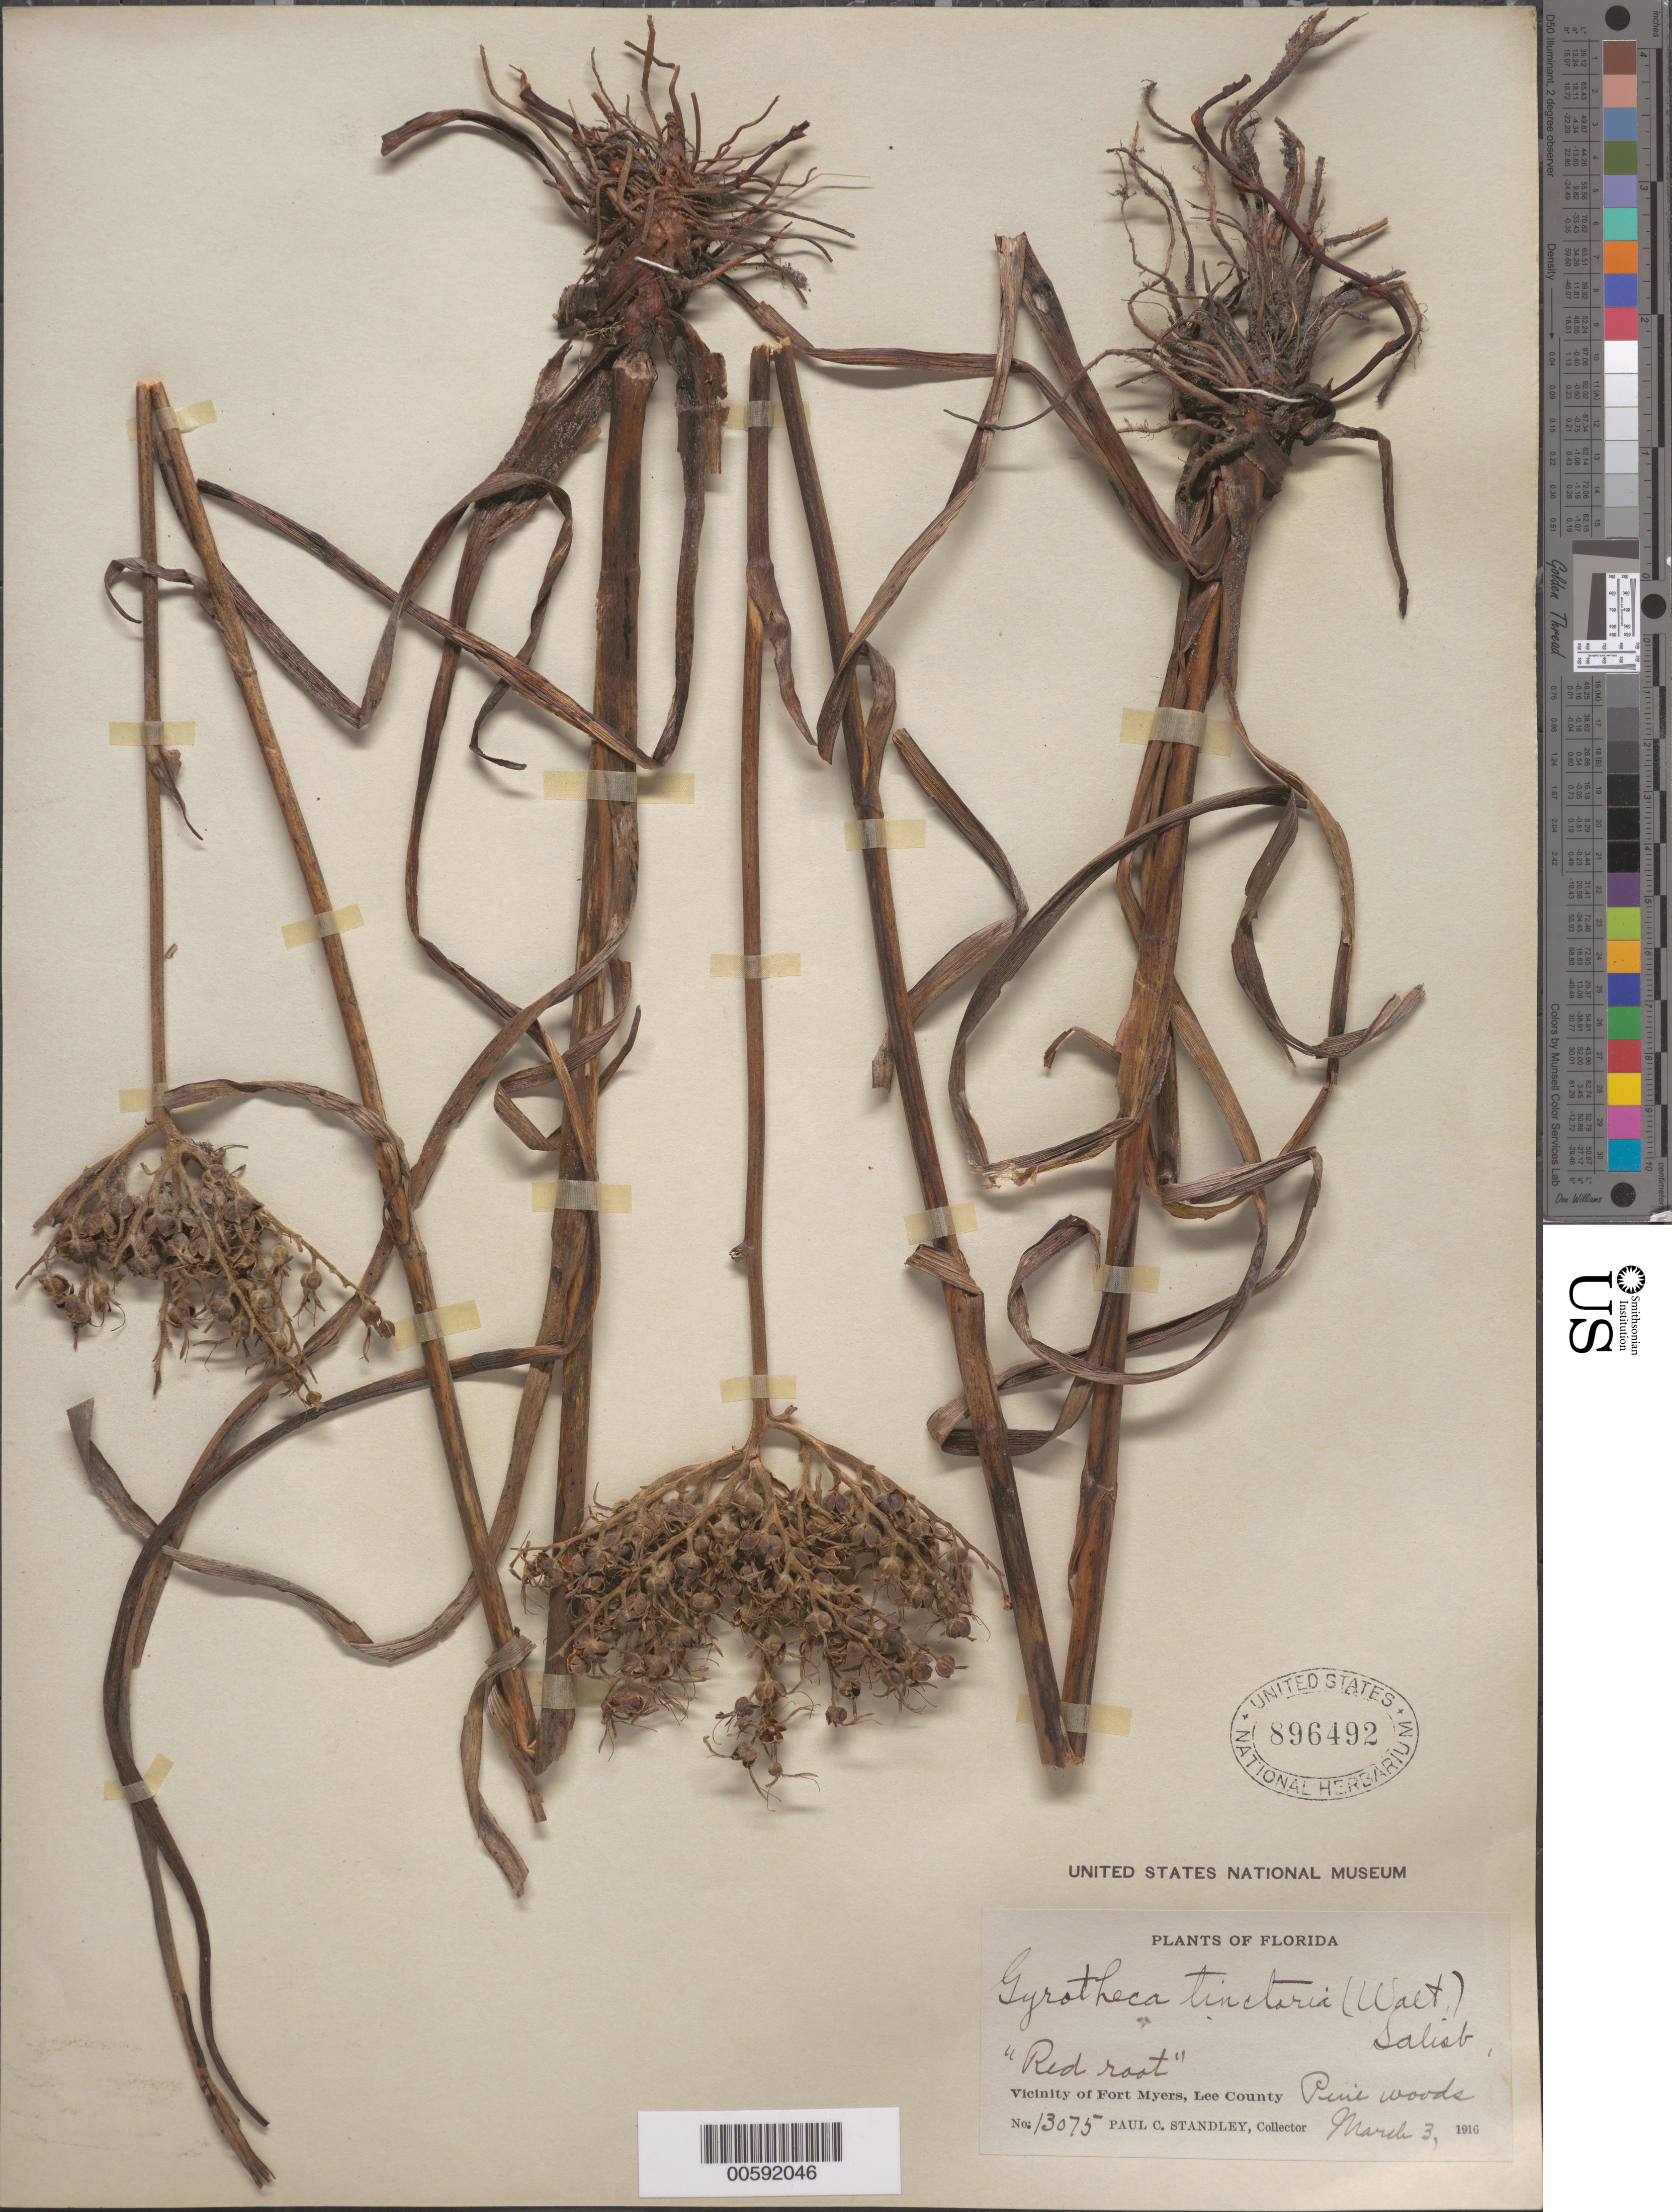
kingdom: Plantae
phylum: Tracheophyta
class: Liliopsida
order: Commelinales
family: Haemodoraceae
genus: Lachnanthes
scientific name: Lachnanthes tinctoria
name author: (Walter ex J.F. Gmel.) Elliott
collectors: P. C. Standley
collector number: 13075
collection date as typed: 03 Mar 1916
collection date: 1916-03-03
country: United States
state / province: Florida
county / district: Lee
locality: Fort Myers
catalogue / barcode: US 896492